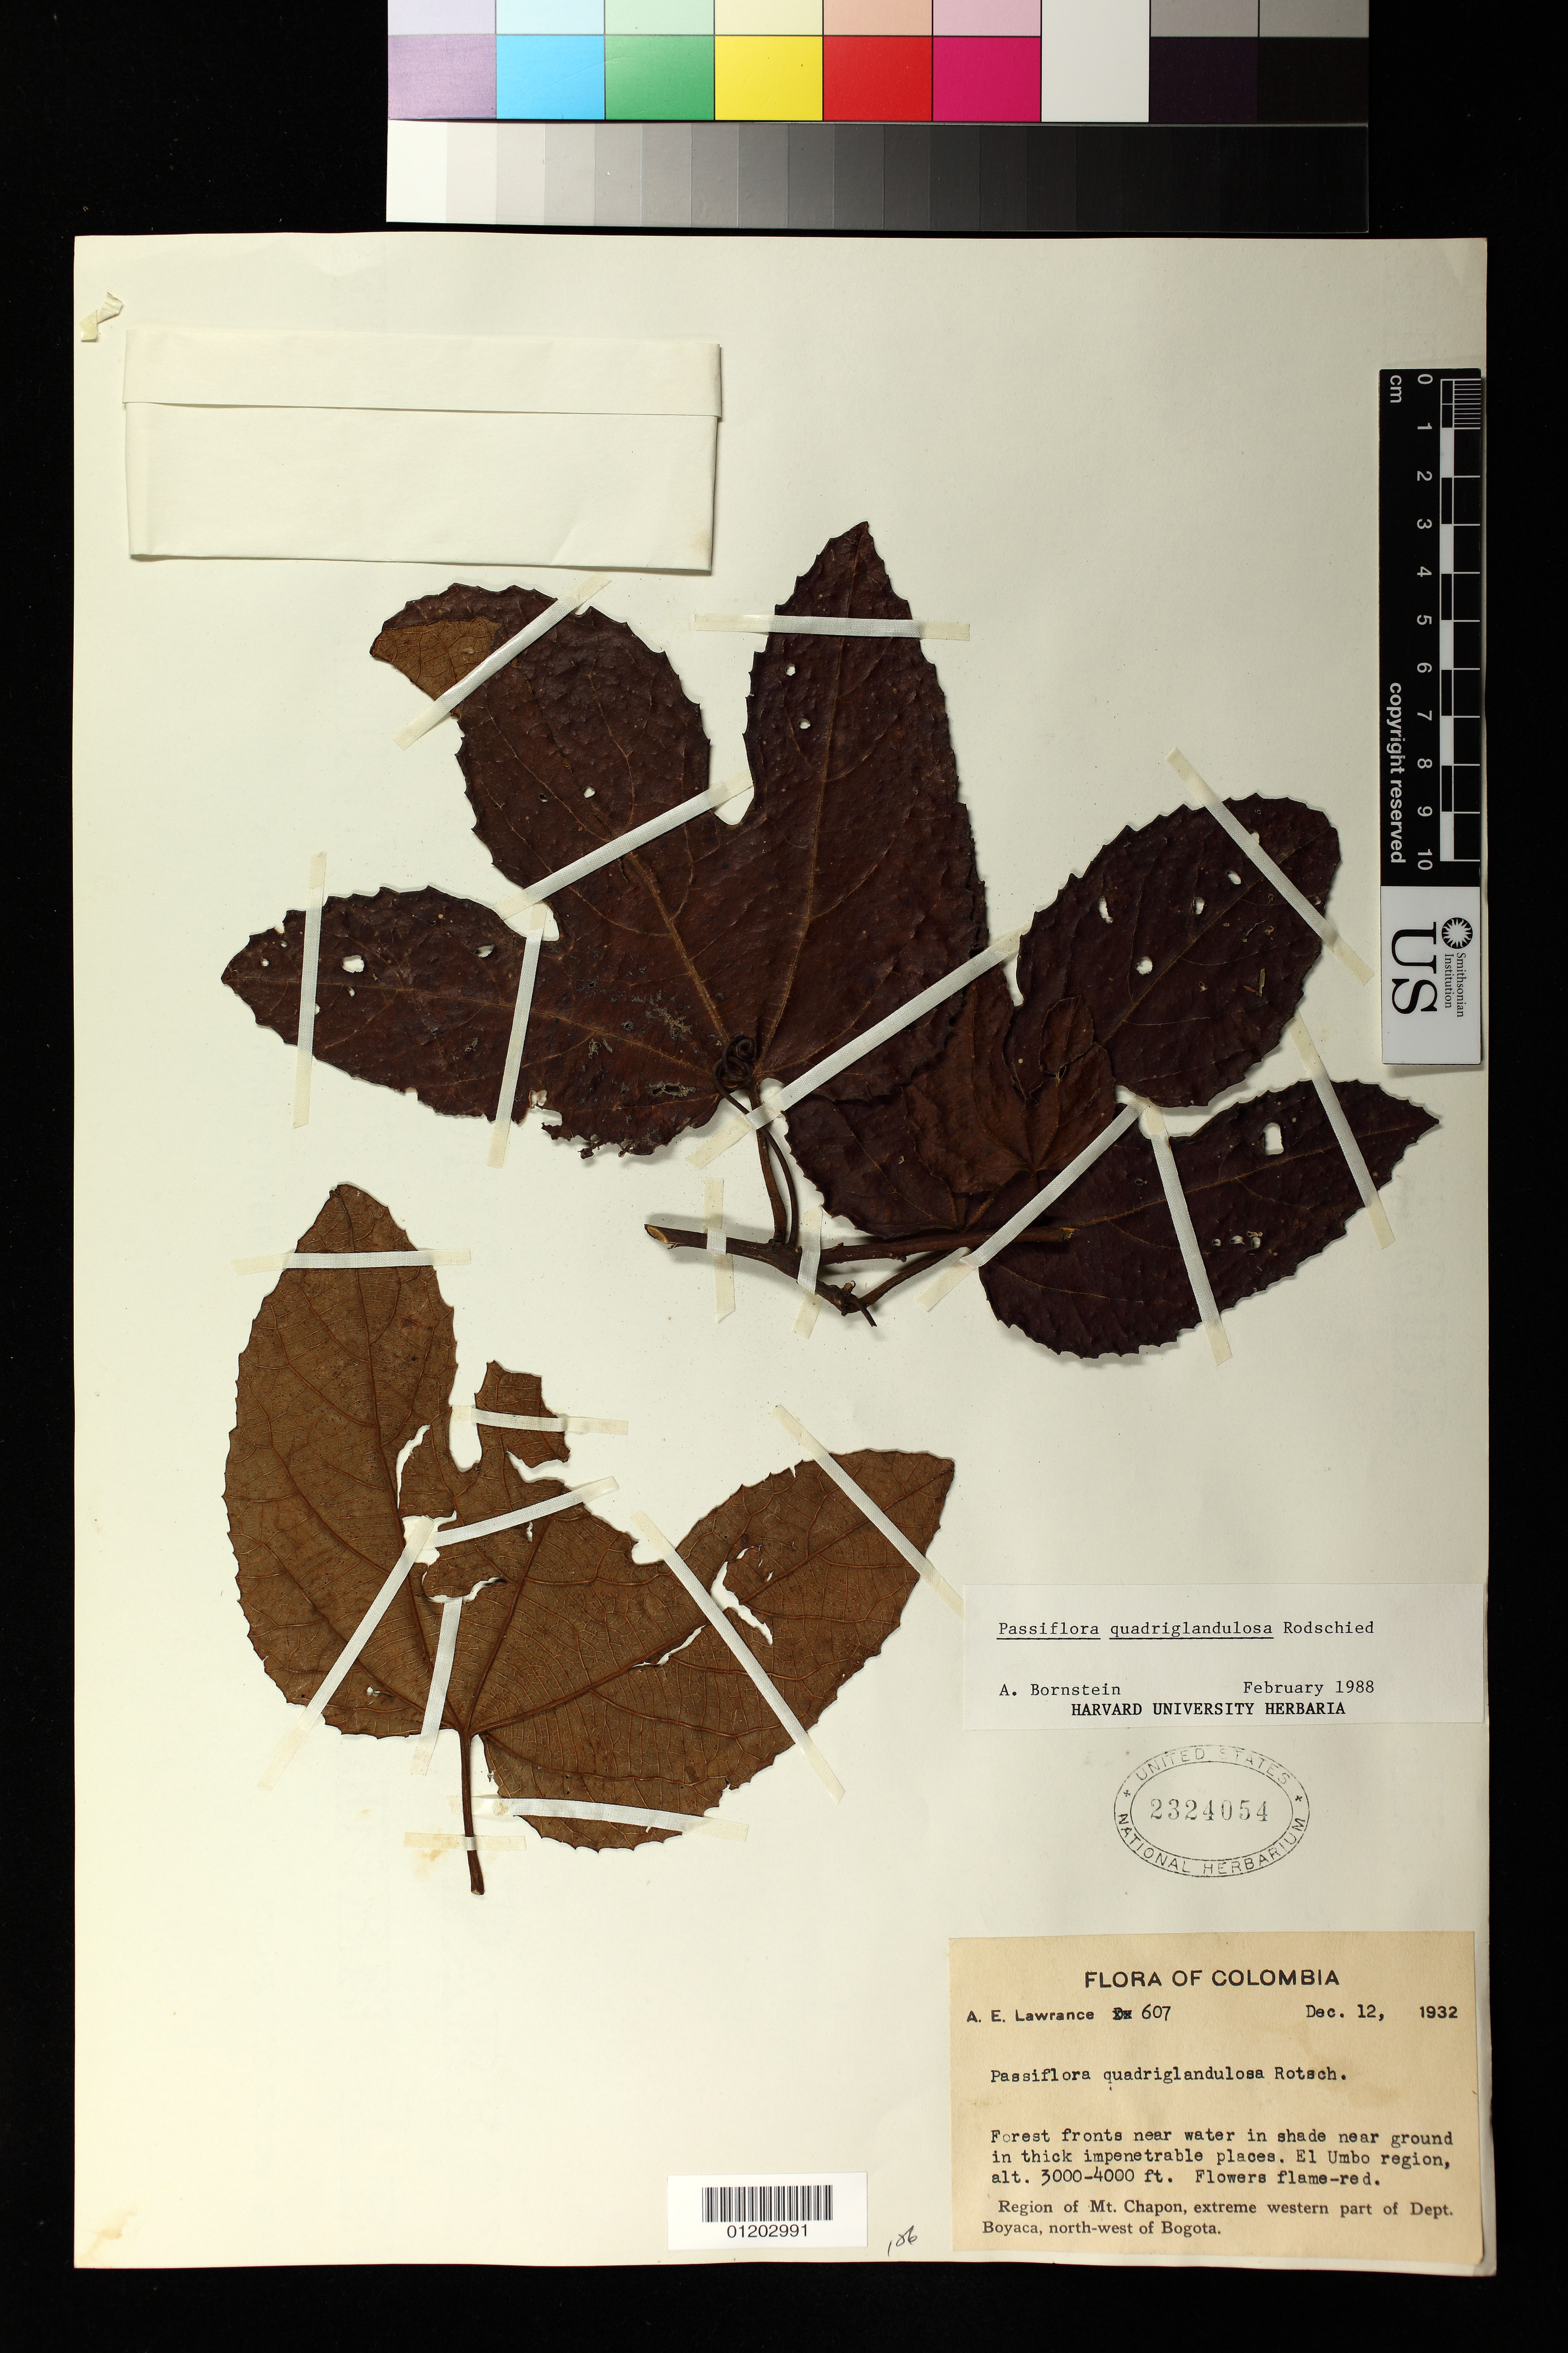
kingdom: Plantae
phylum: Tracheophyta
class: Magnoliopsida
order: Malpighiales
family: Passifloraceae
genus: Passiflora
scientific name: Passiflora quadriglandulosa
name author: Rodschied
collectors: A. Lawrance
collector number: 607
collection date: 1932-12-12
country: Colombia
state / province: Boyacá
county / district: Mt. Chapon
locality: Region of Mt. Chapon, extreme western part of Dept. Boyaca, north-west of Bogota.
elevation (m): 914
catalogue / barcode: US 2324054